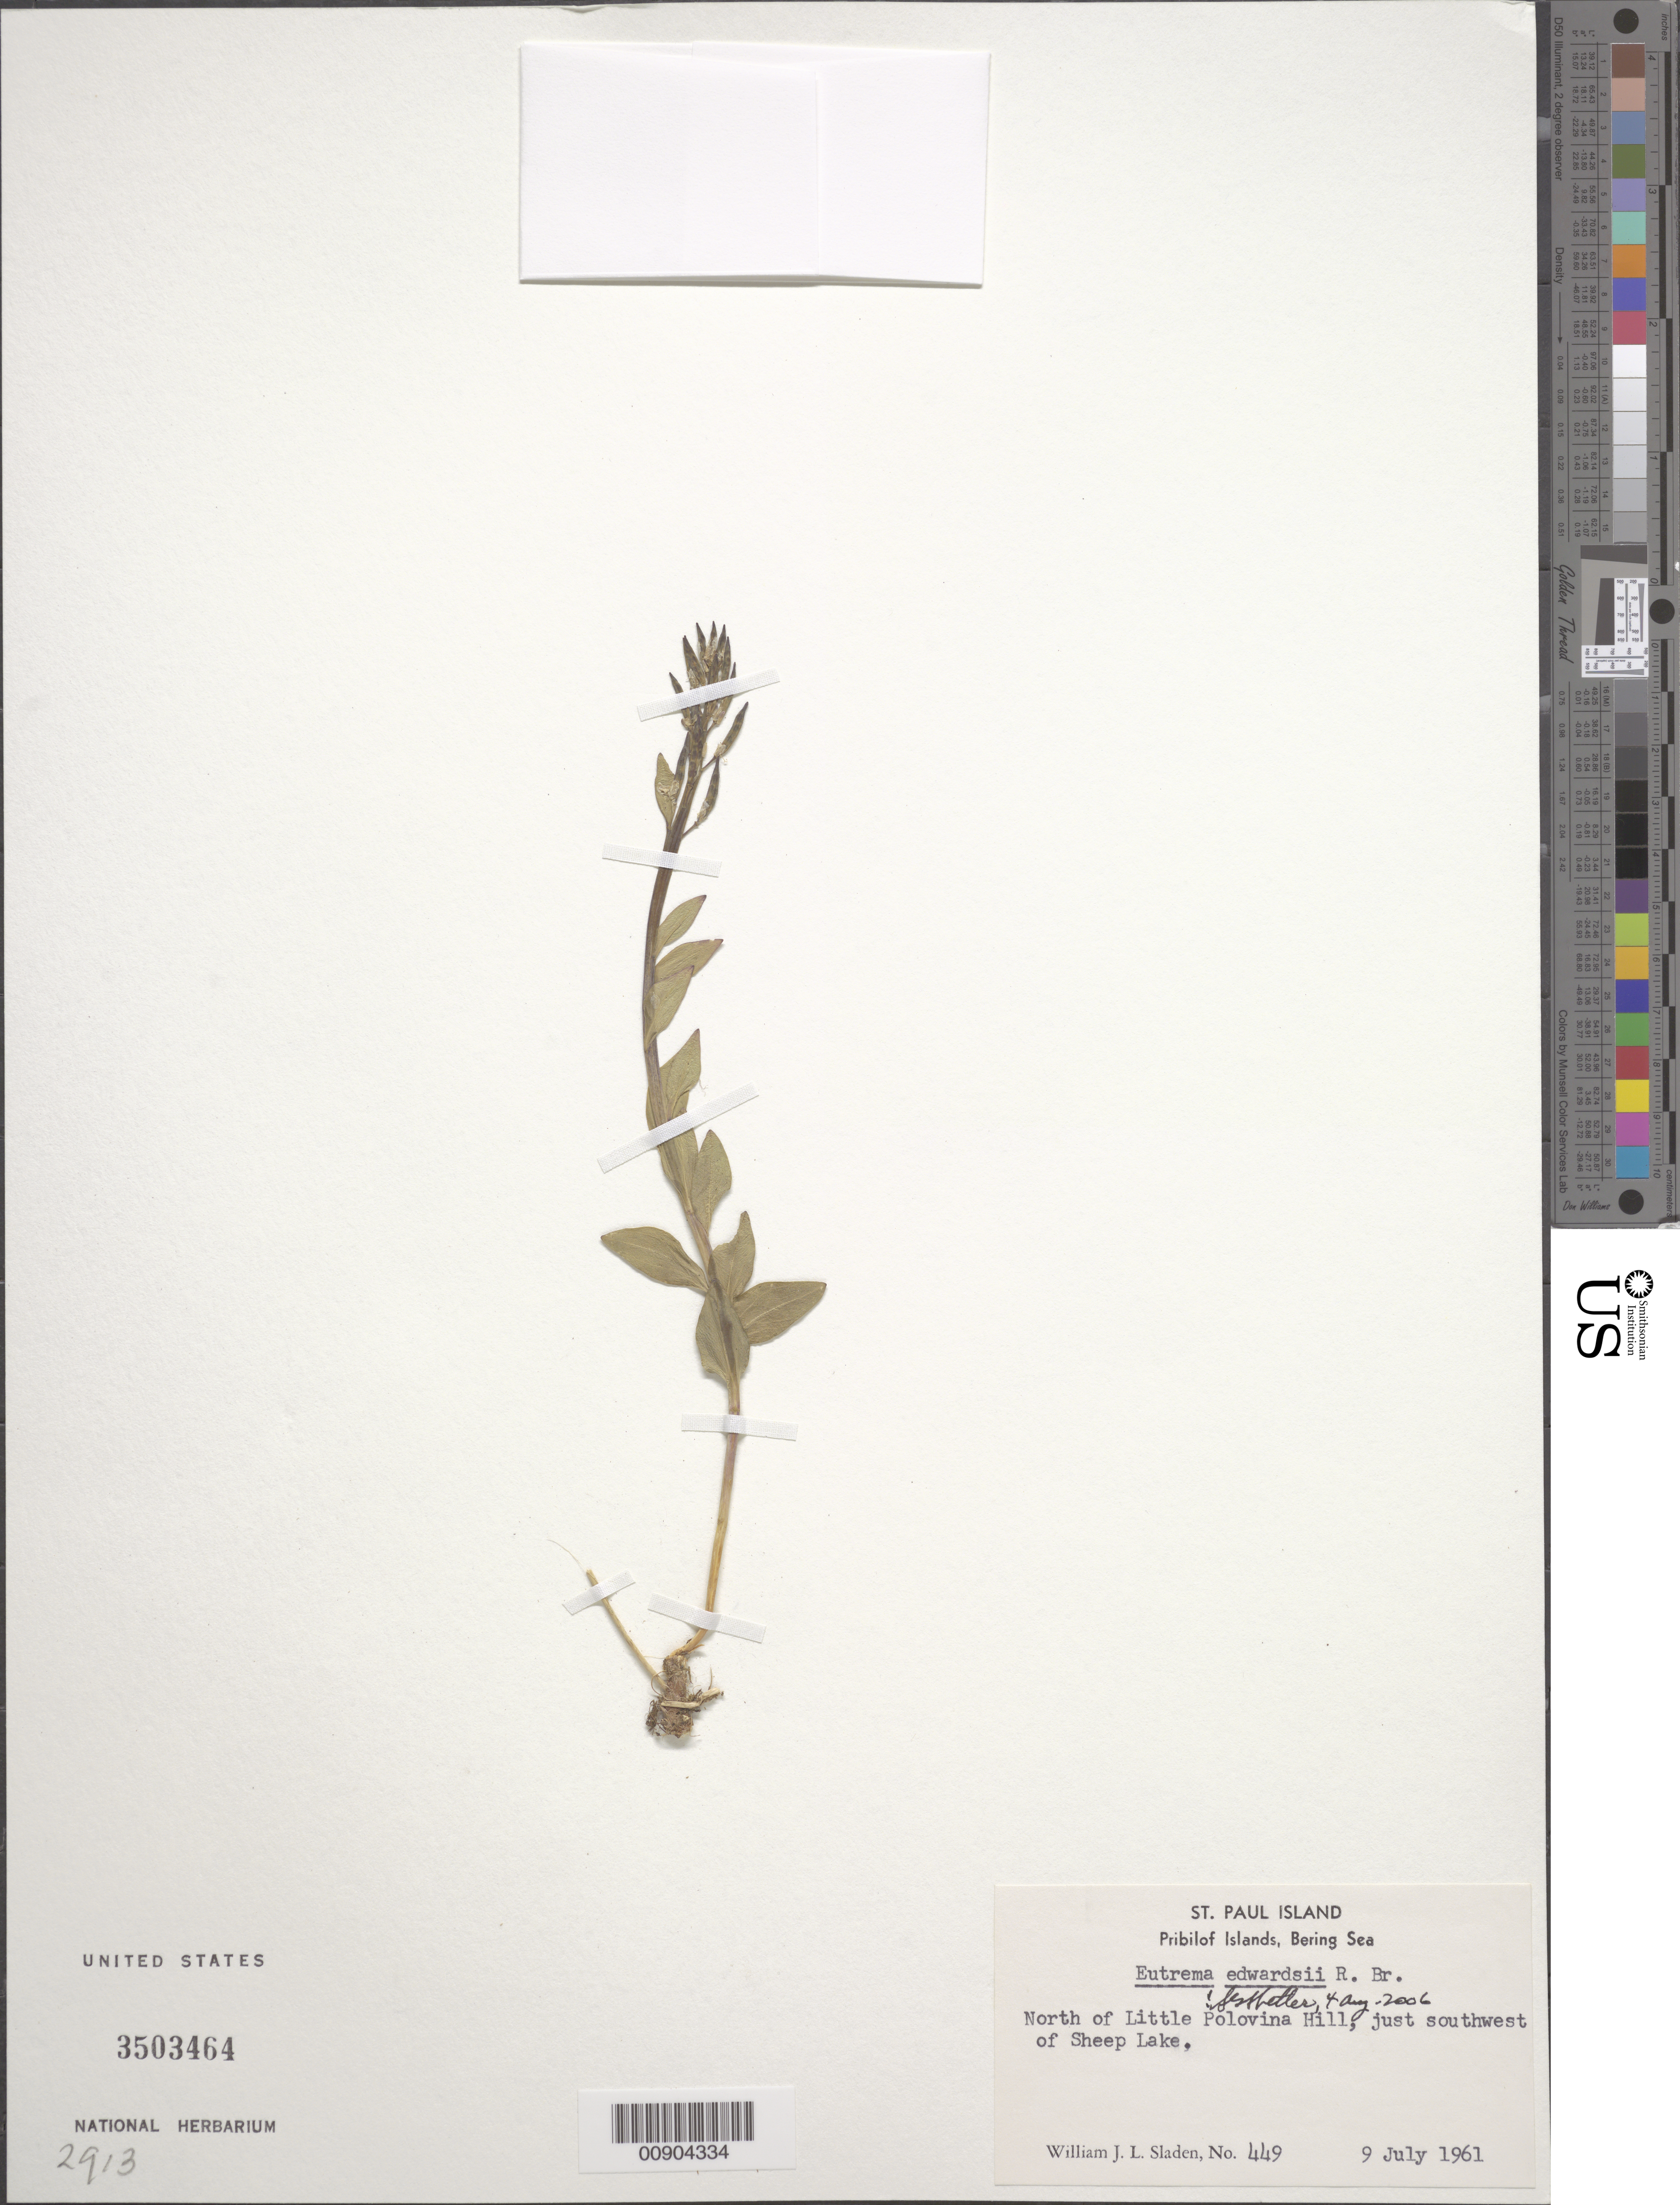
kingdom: Plantae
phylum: Tracheophyta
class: Magnoliopsida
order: Brassicales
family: Brassicaceae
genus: Eutrema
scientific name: Eutrema edwardsii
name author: R. Br.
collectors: W. Sladen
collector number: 449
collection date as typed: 09 Jul 1961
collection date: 1961-07-09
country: United States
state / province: Alaska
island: St. Paul Island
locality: North of Little Polovina Hill, just southwest of Sheep Lake, Bering Sea, Pribilof Islands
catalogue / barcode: US 3503464